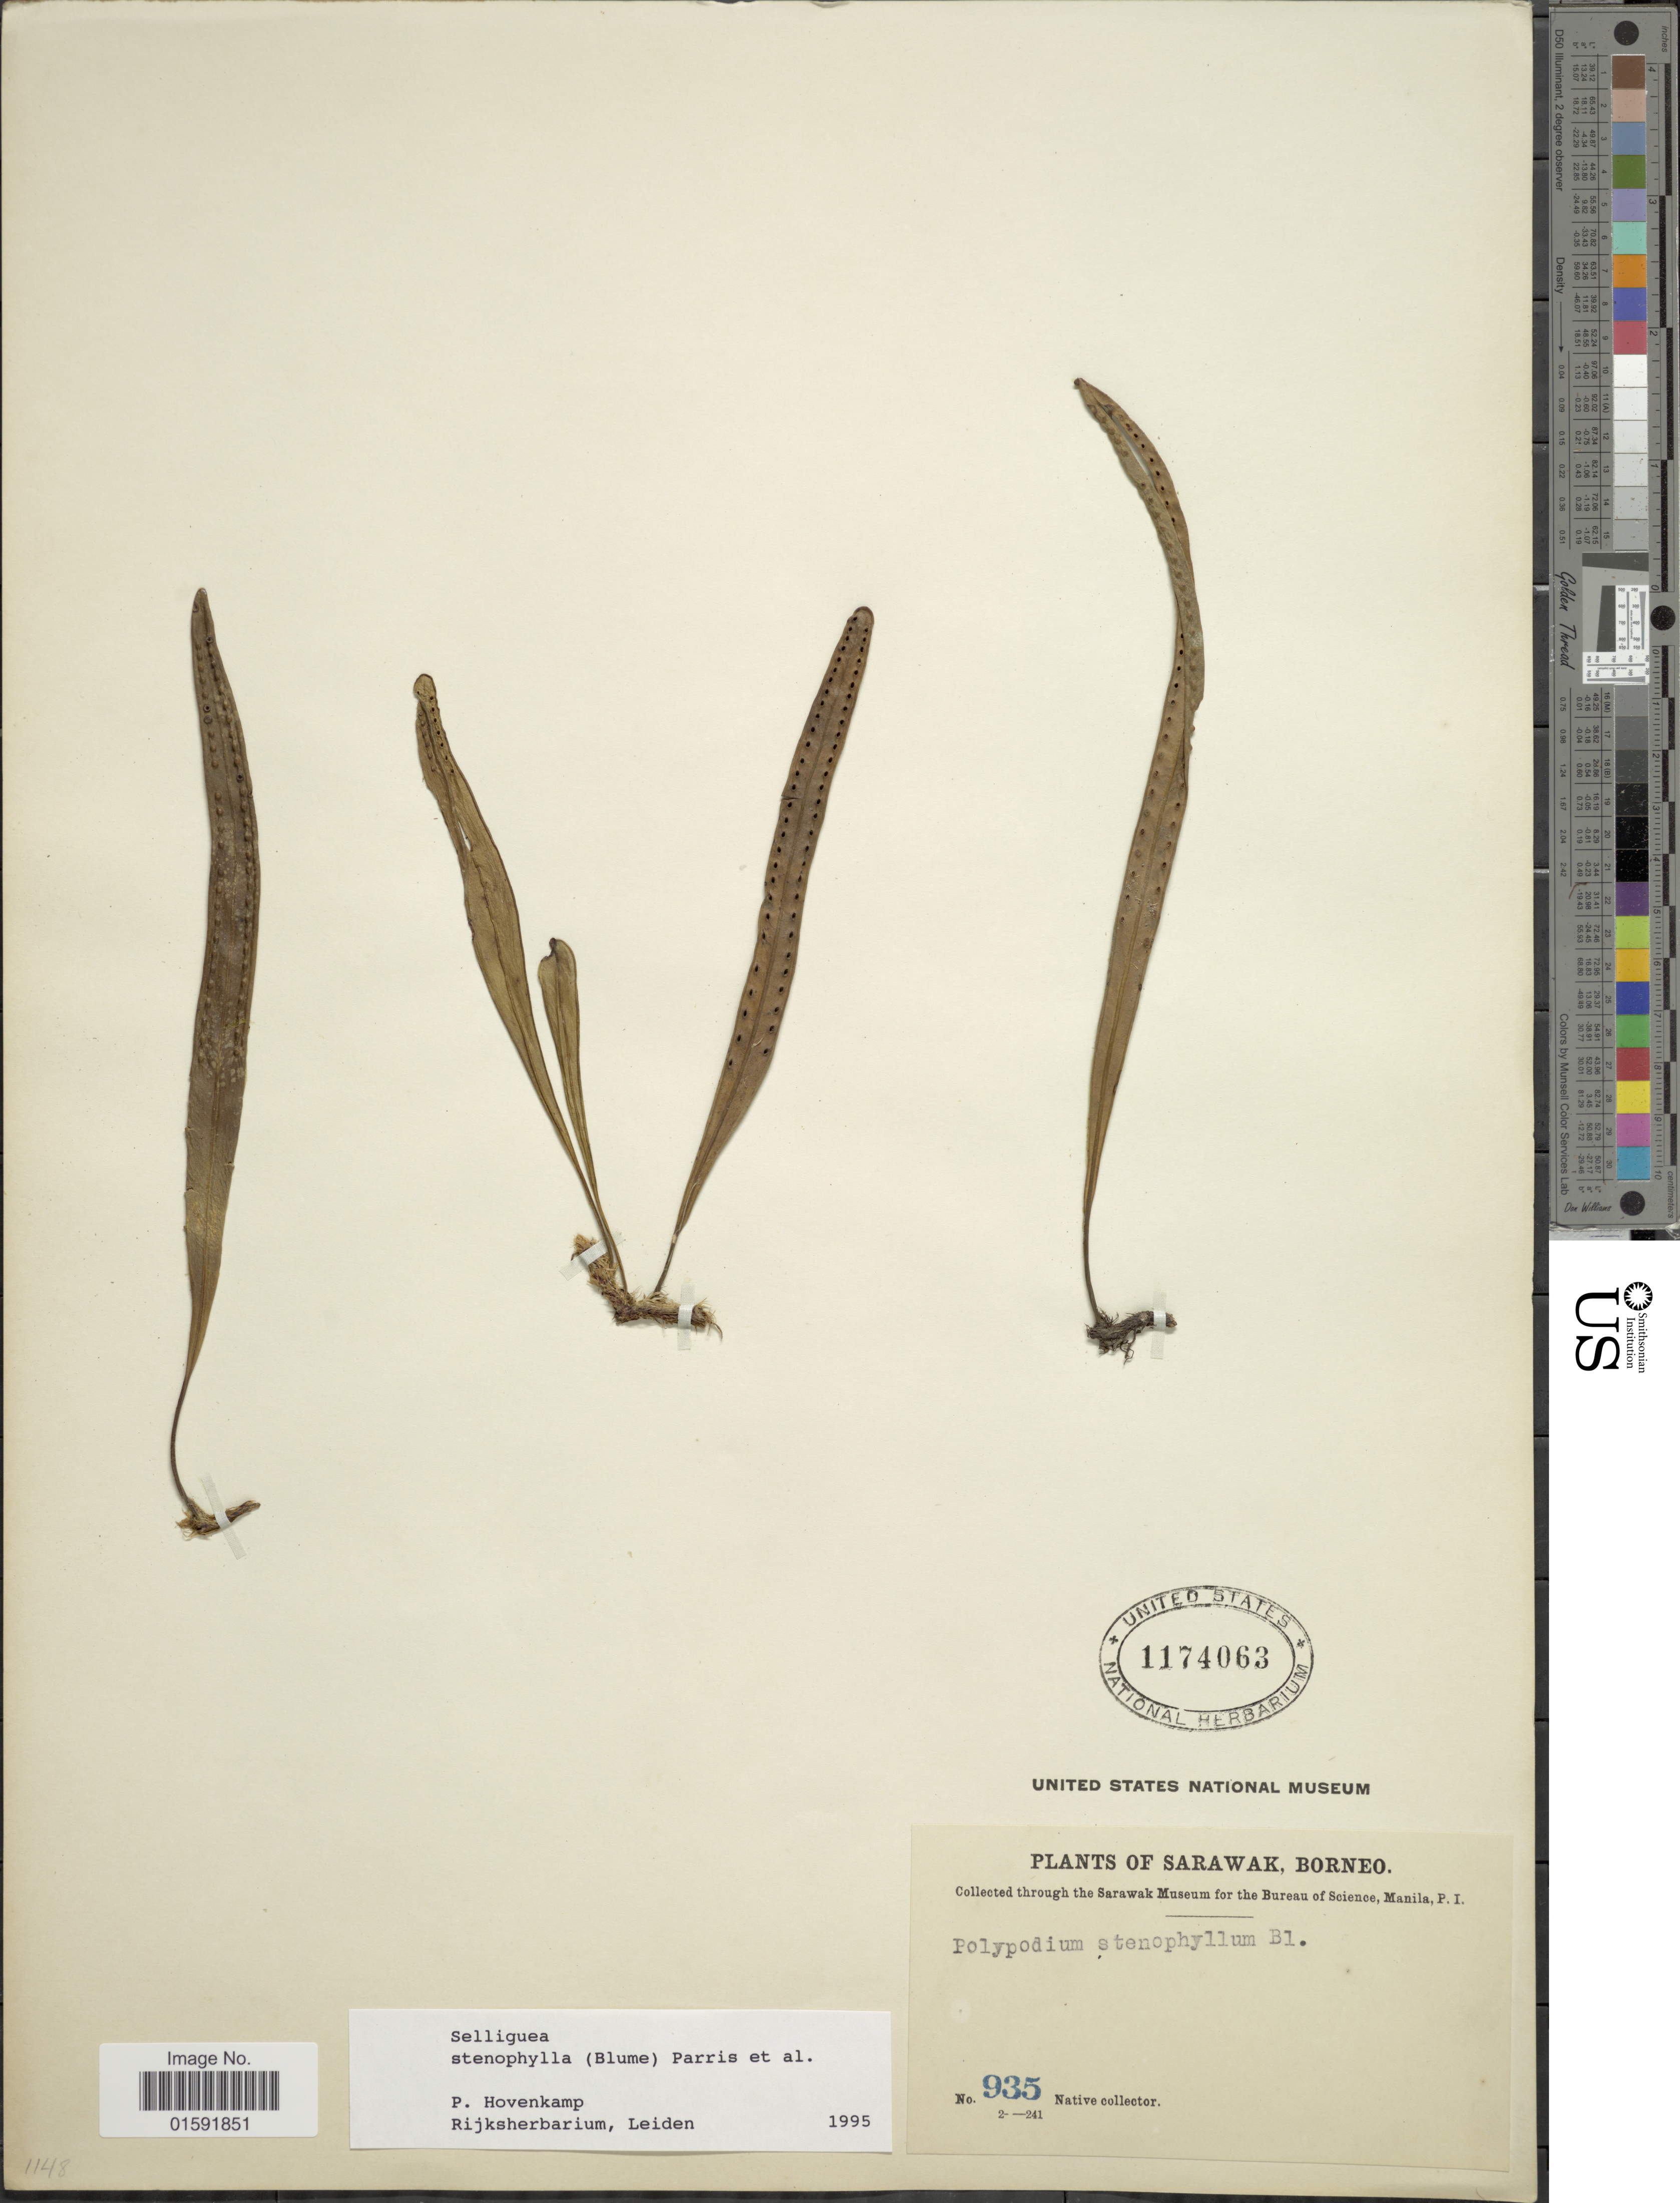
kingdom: Plantae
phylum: Tracheophyta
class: Polypodiopsida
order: Polypodiales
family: Polypodiaceae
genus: Selliguea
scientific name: Selliguea stenophylla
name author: (Blume)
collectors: Native collector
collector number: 935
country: Malaysia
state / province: Sarawak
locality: Borneo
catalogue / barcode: US 1174063